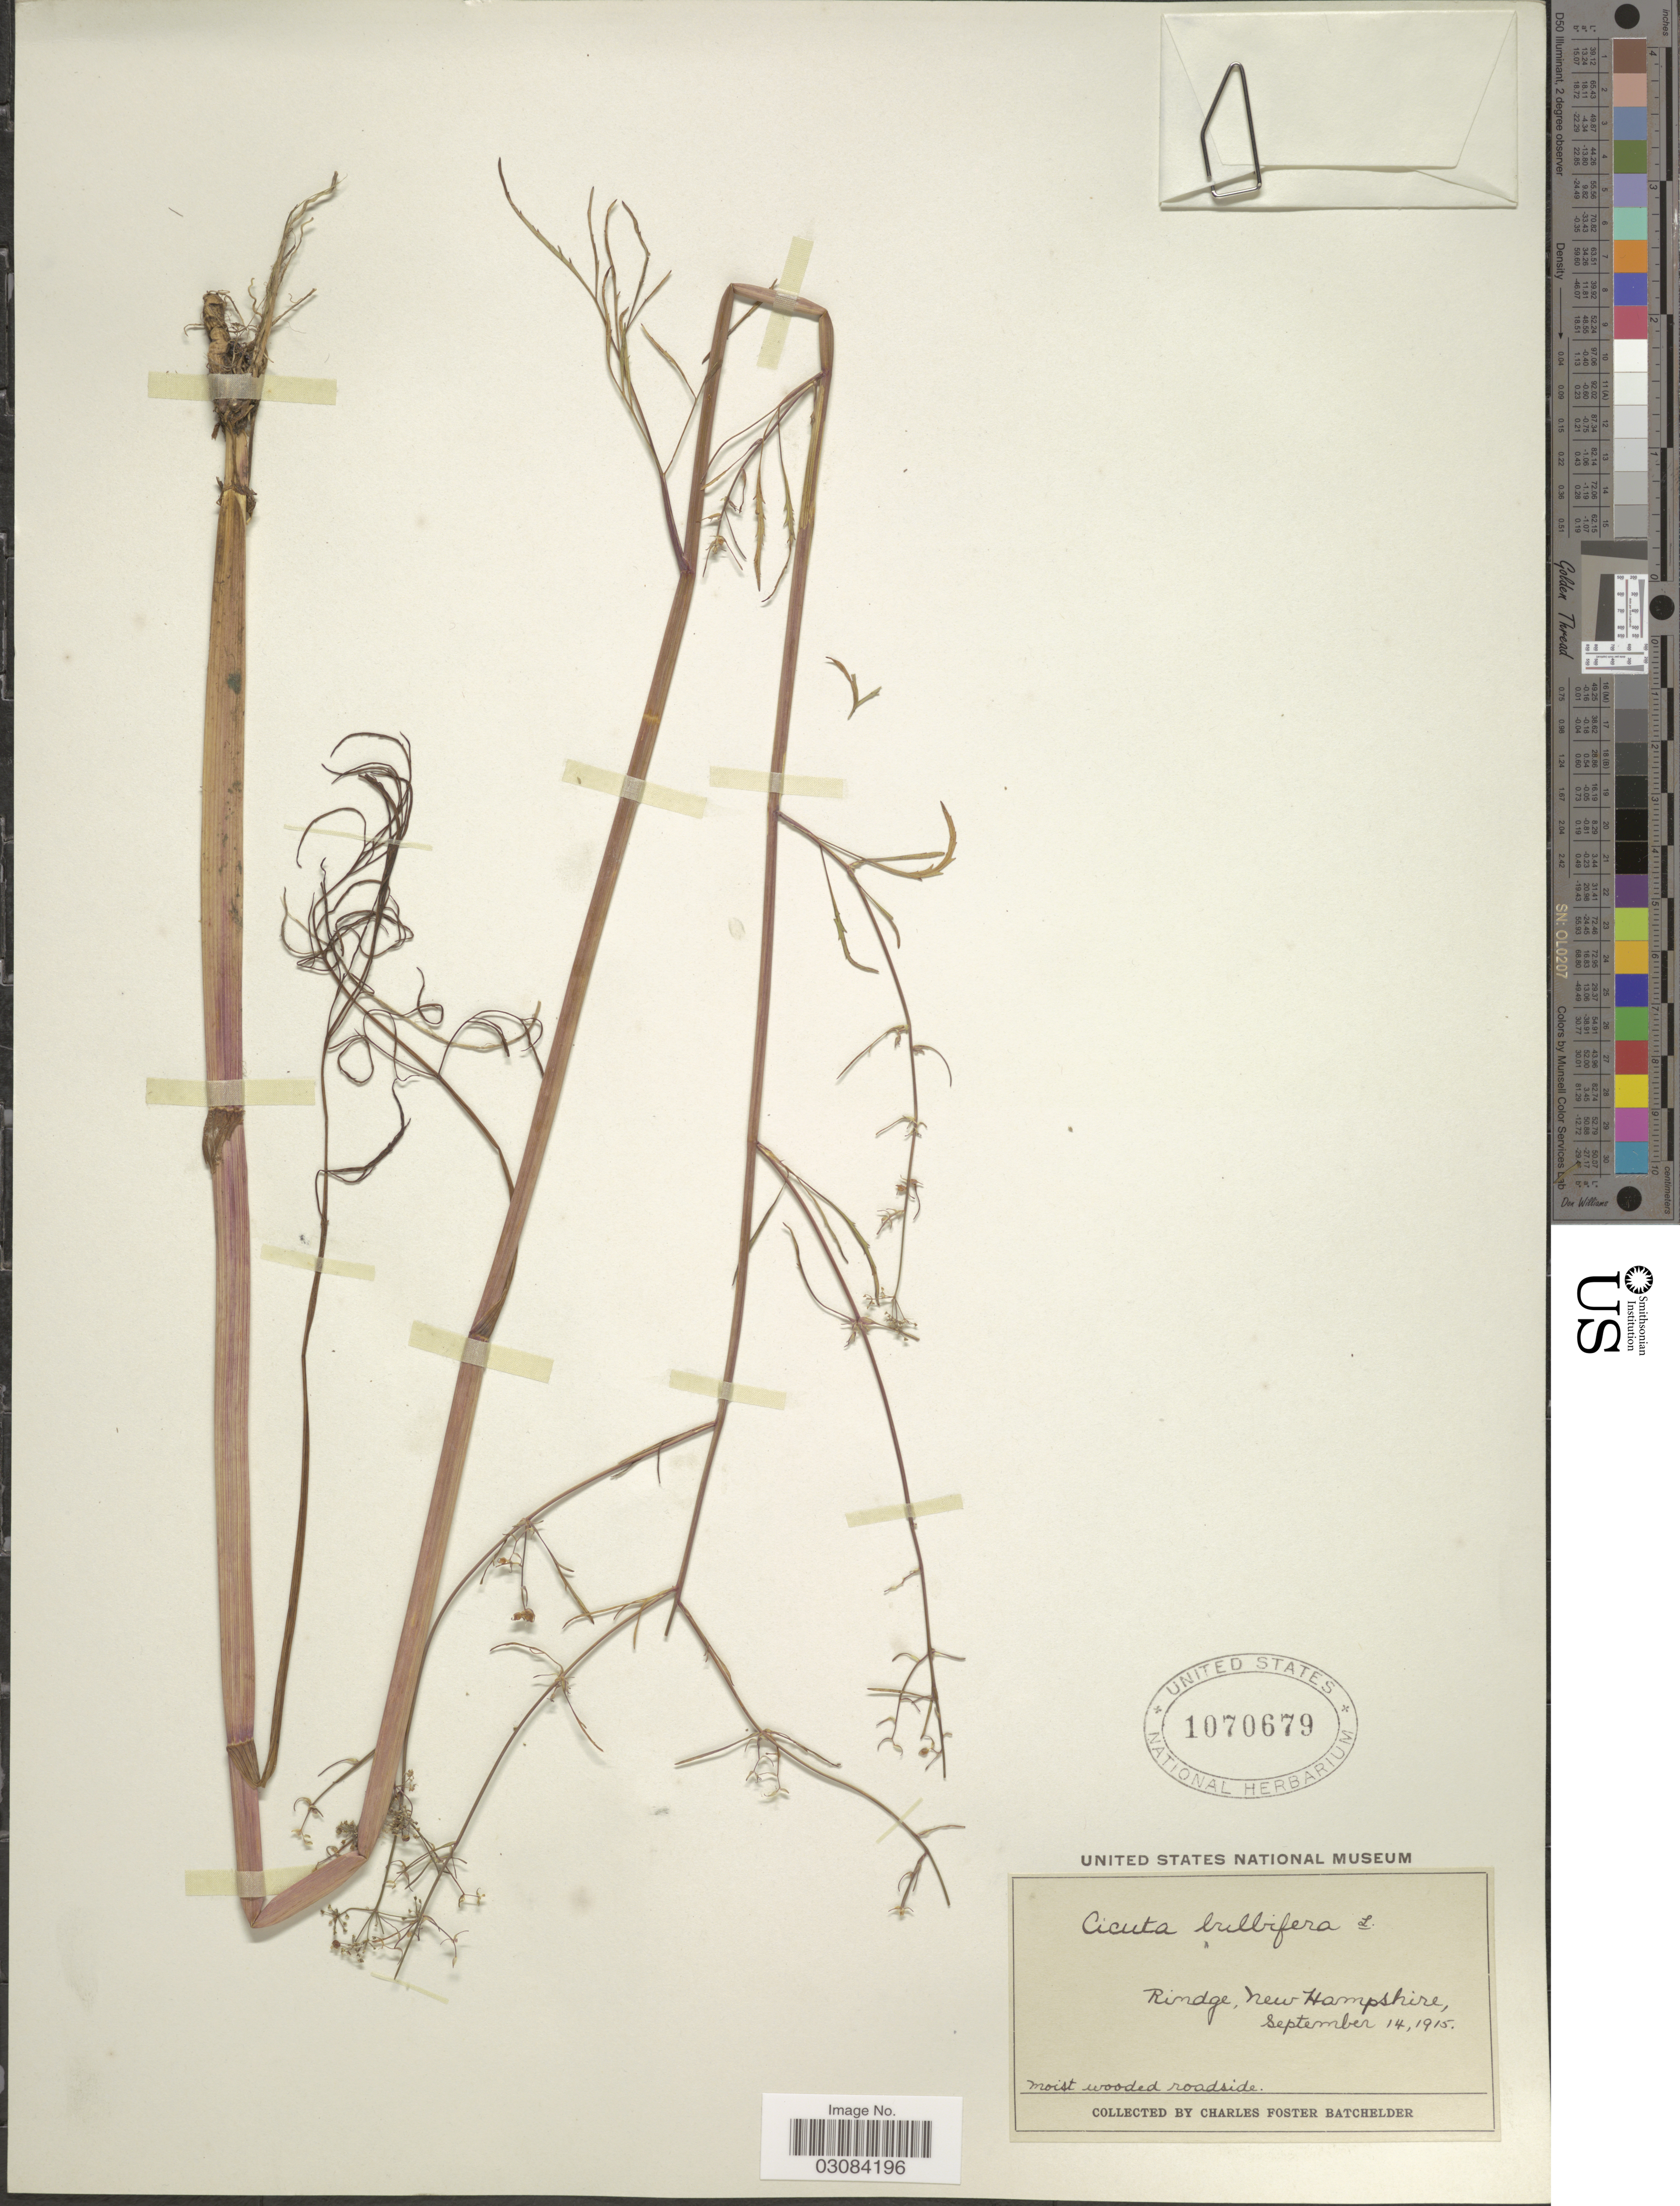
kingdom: Plantae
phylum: Tracheophyta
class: Magnoliopsida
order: Apiales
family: Apiaceae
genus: Cicuta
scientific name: Cicuta bulbifera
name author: L.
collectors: C. Batchelder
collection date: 1915-09-14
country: United States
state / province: New Hampshire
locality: Rimdge.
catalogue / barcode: US 1070679